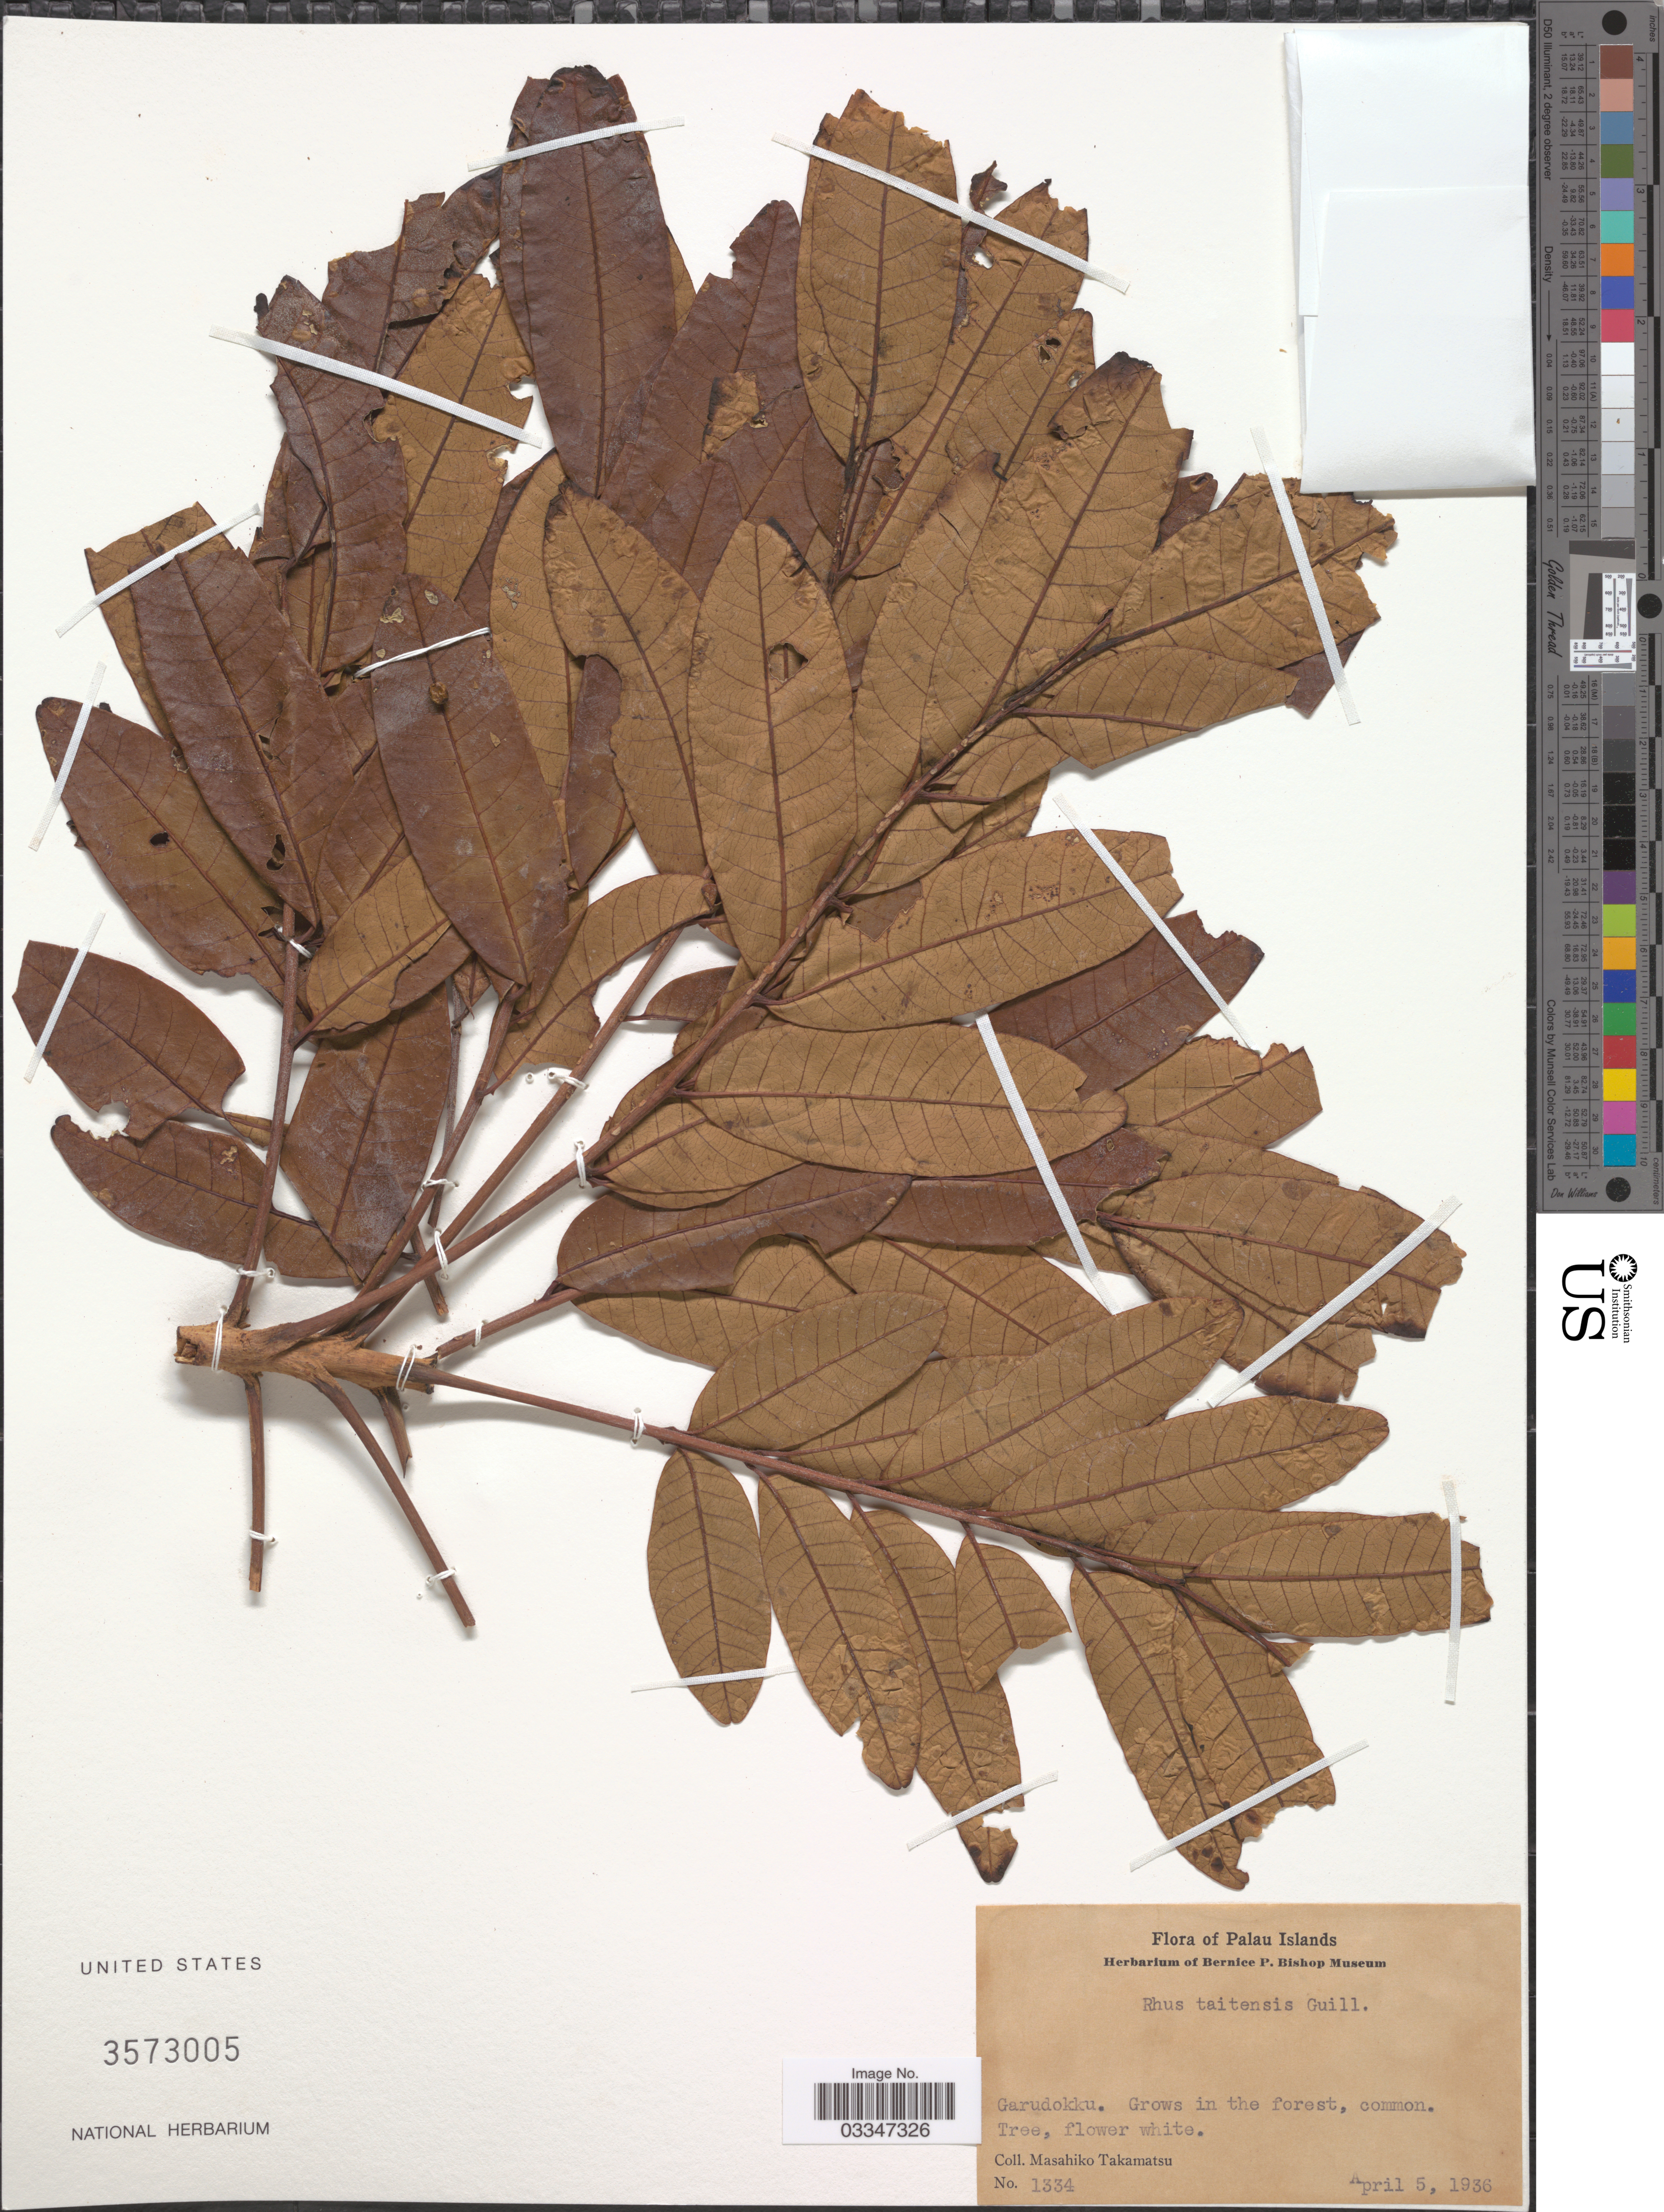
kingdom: Plantae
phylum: Tracheophyta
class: Magnoliopsida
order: Sapindales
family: Anacardiaceae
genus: Rhus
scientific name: Rhus taitensis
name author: Guill.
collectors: M. Takamatsu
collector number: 1334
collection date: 1936-04-05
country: Palau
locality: Palau Islands. Garudokku.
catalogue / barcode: US 3573005